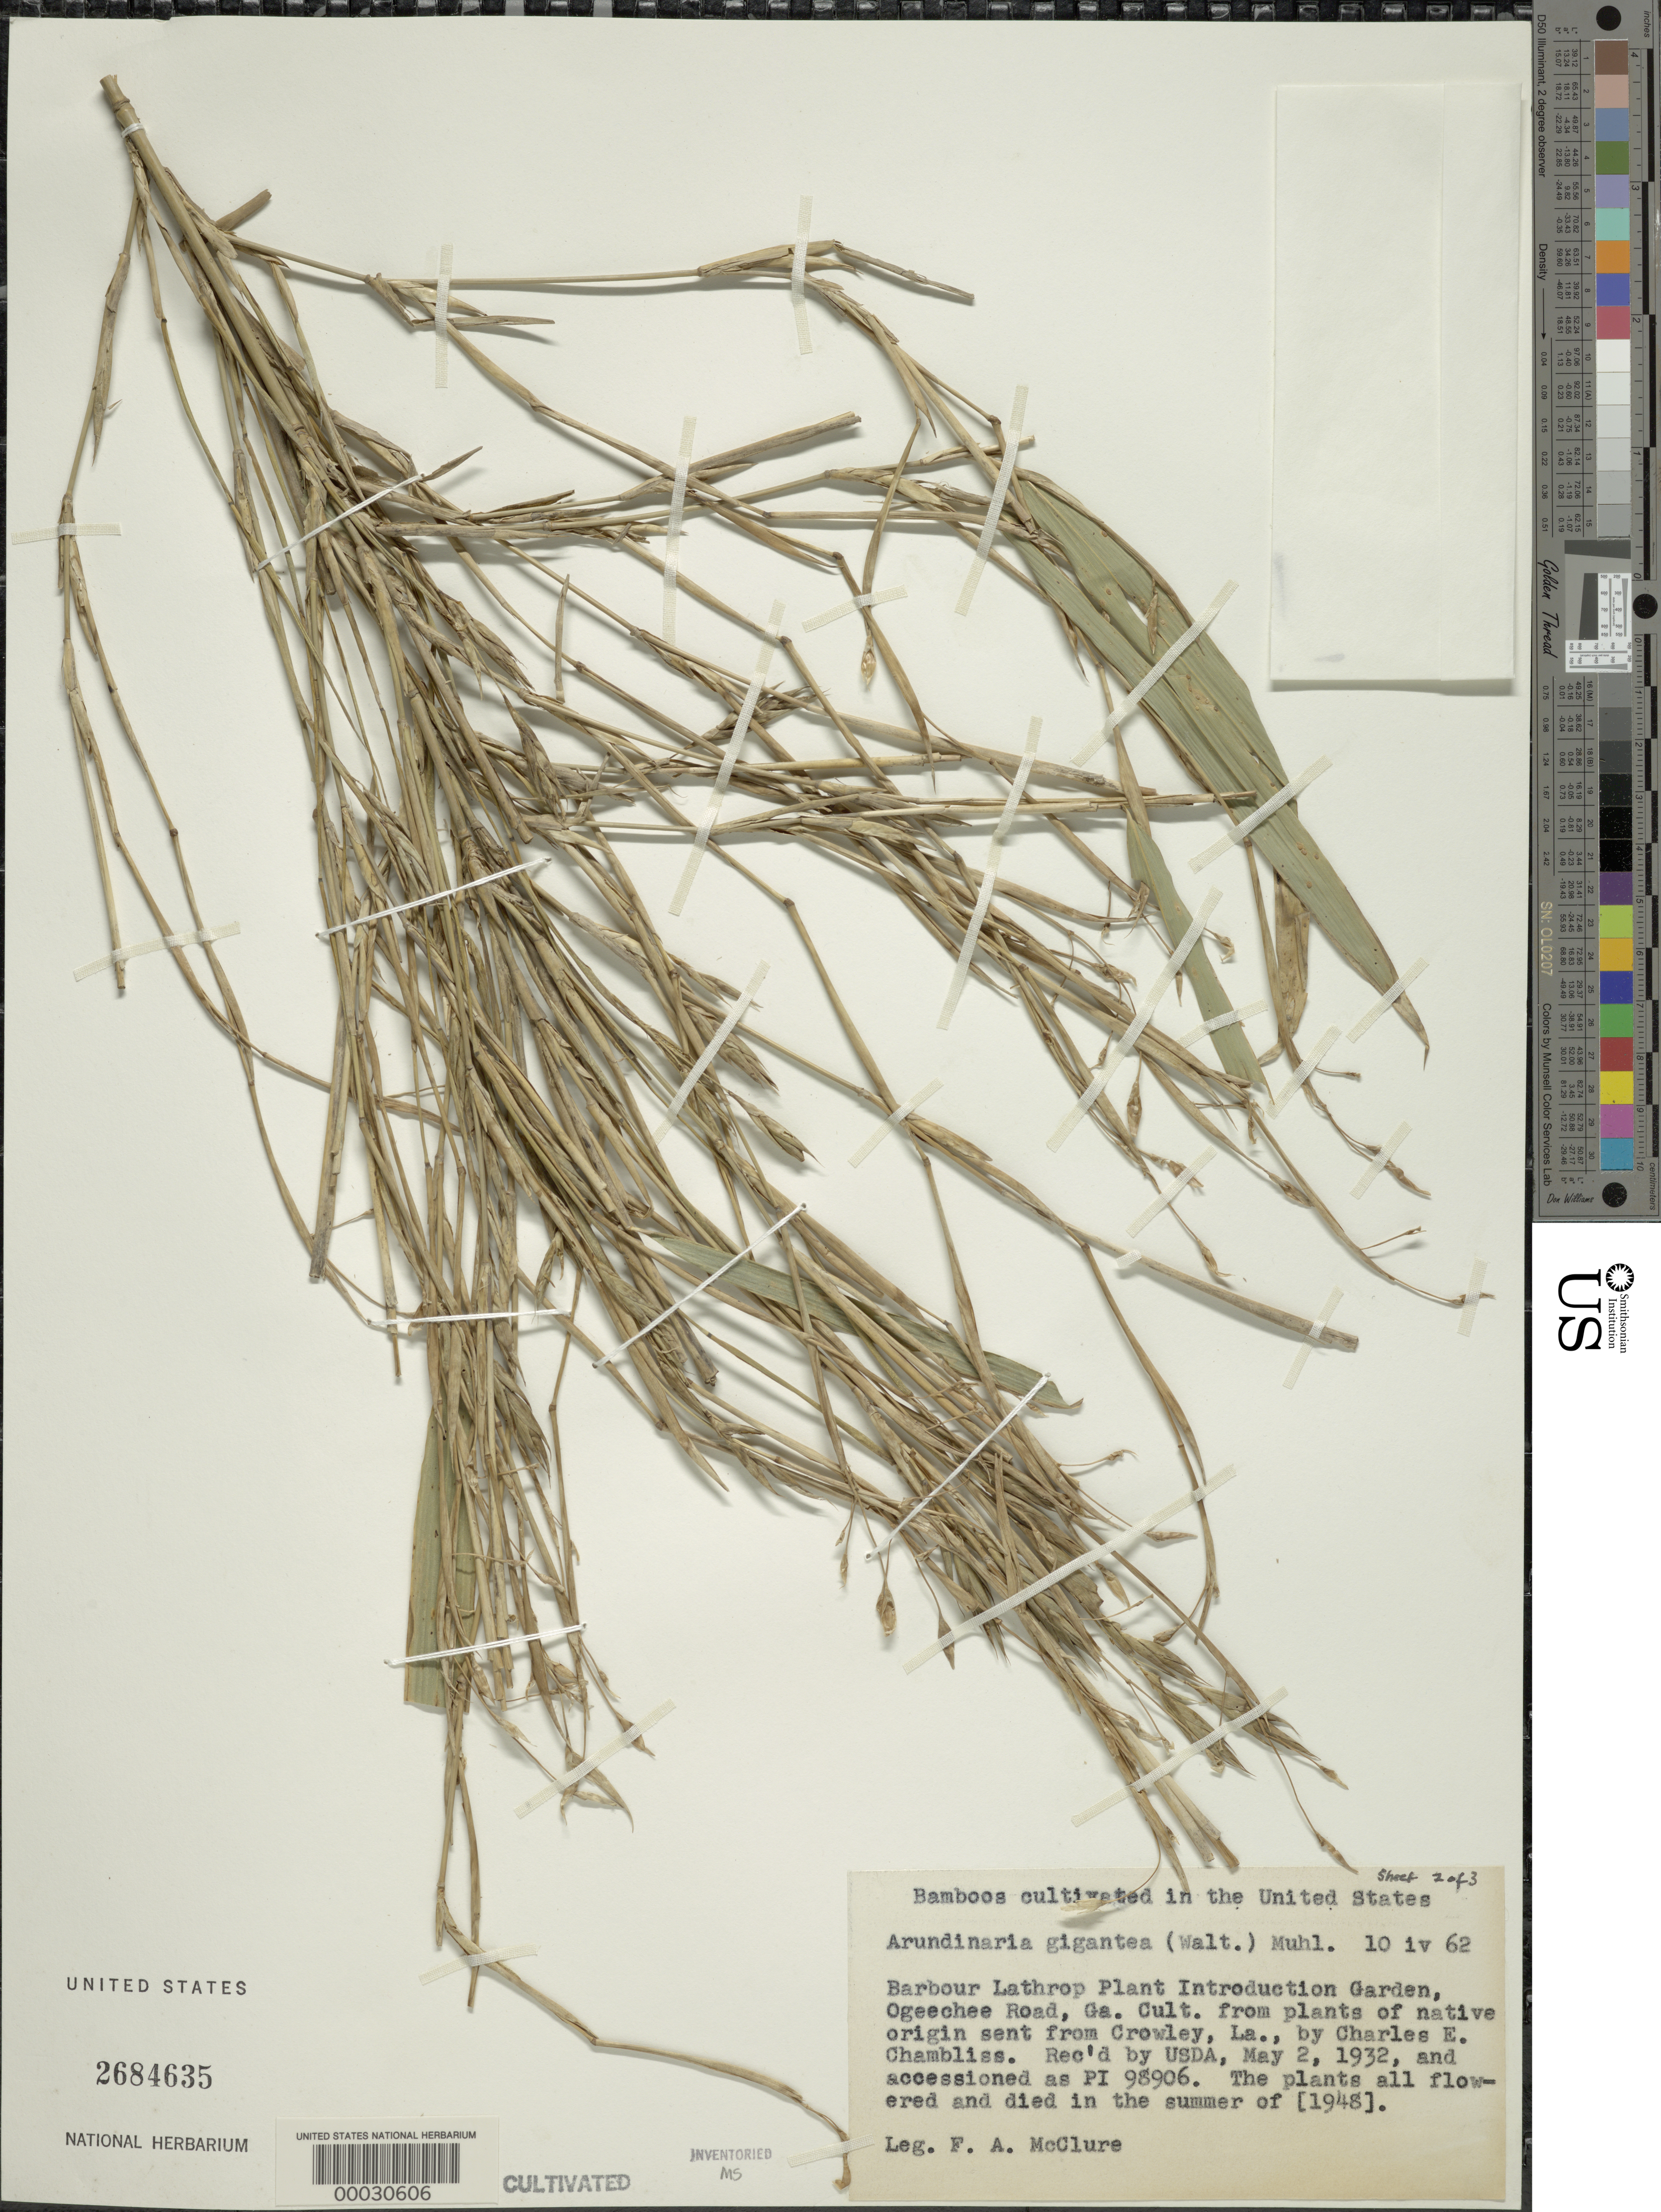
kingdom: Plantae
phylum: Tracheophyta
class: Liliopsida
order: Poales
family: Poaceae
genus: Arundinaria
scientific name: Arundinaria gigantea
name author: (Walter) Muhl.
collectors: F. A. McClure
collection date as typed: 10 Apr 1962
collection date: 1962-04-10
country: United States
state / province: Georgia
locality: Barbour lathrop plant introduction garden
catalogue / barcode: US 2684635